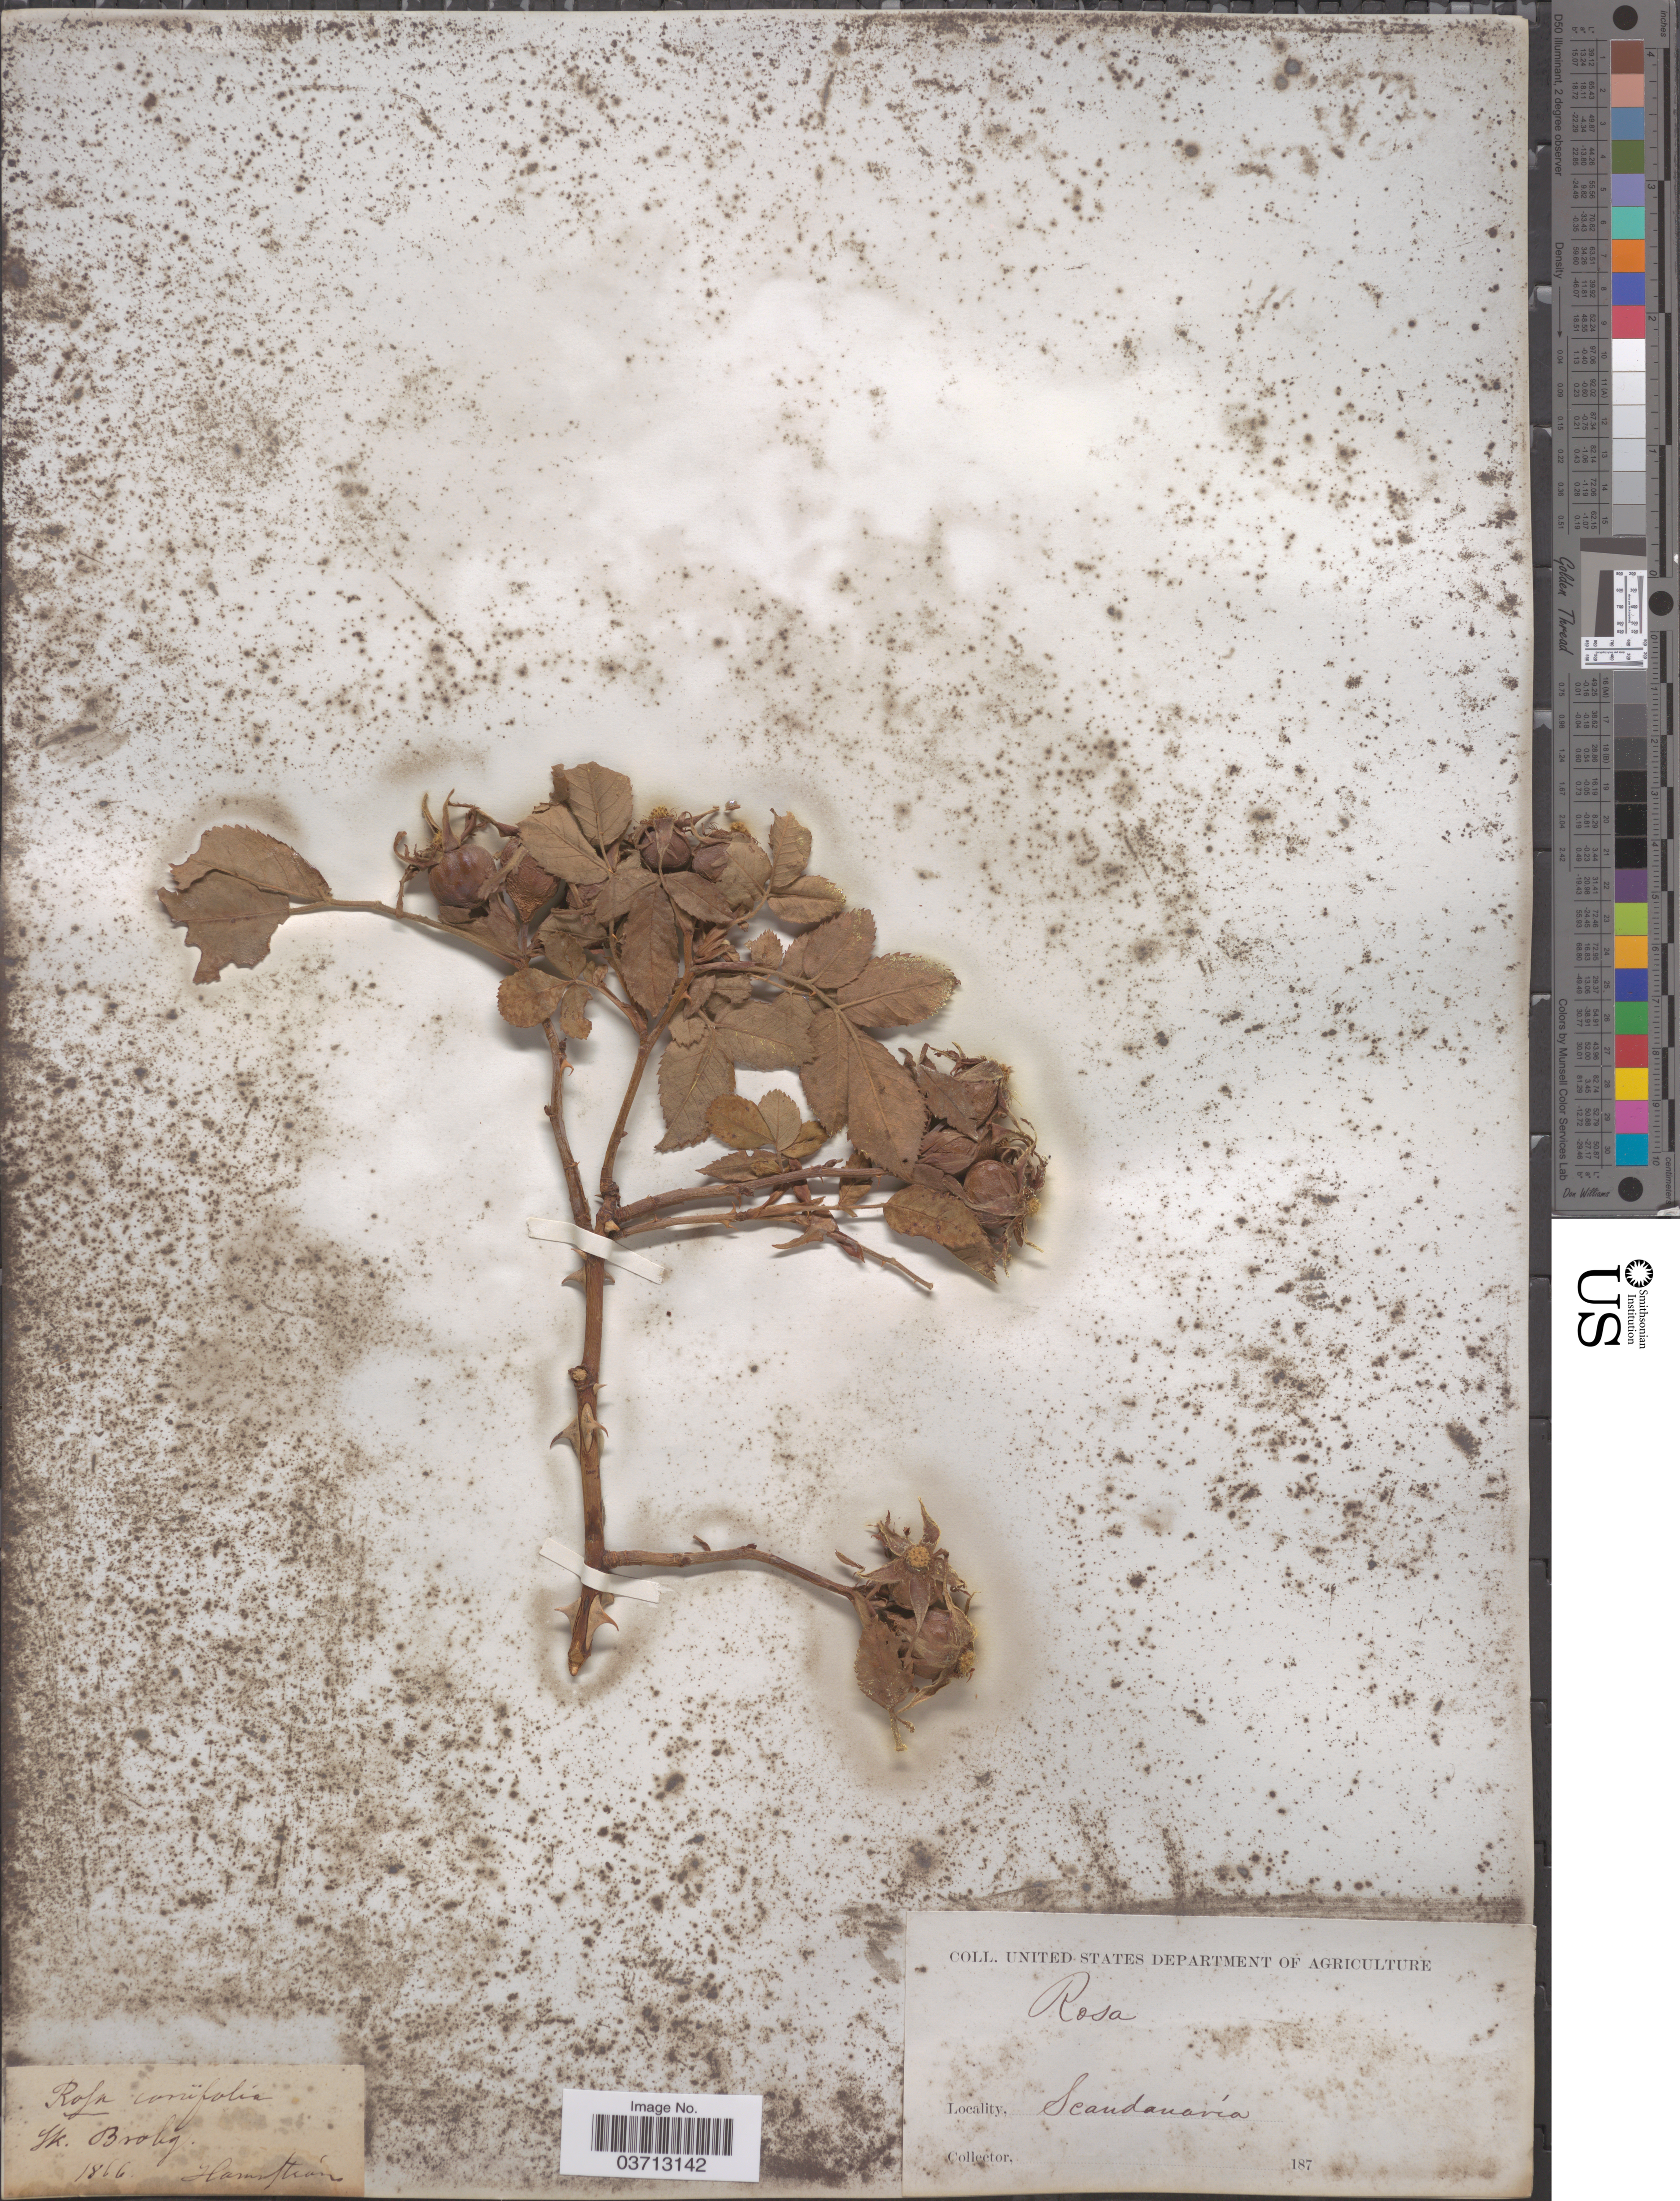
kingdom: Plantae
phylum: Tracheophyta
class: Magnoliopsida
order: Rosales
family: Rosaceae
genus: Rosa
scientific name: Rosa coriifolia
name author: Fr. a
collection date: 1866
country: Sweden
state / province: Skåne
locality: Sk. Broby. Scandinavia.